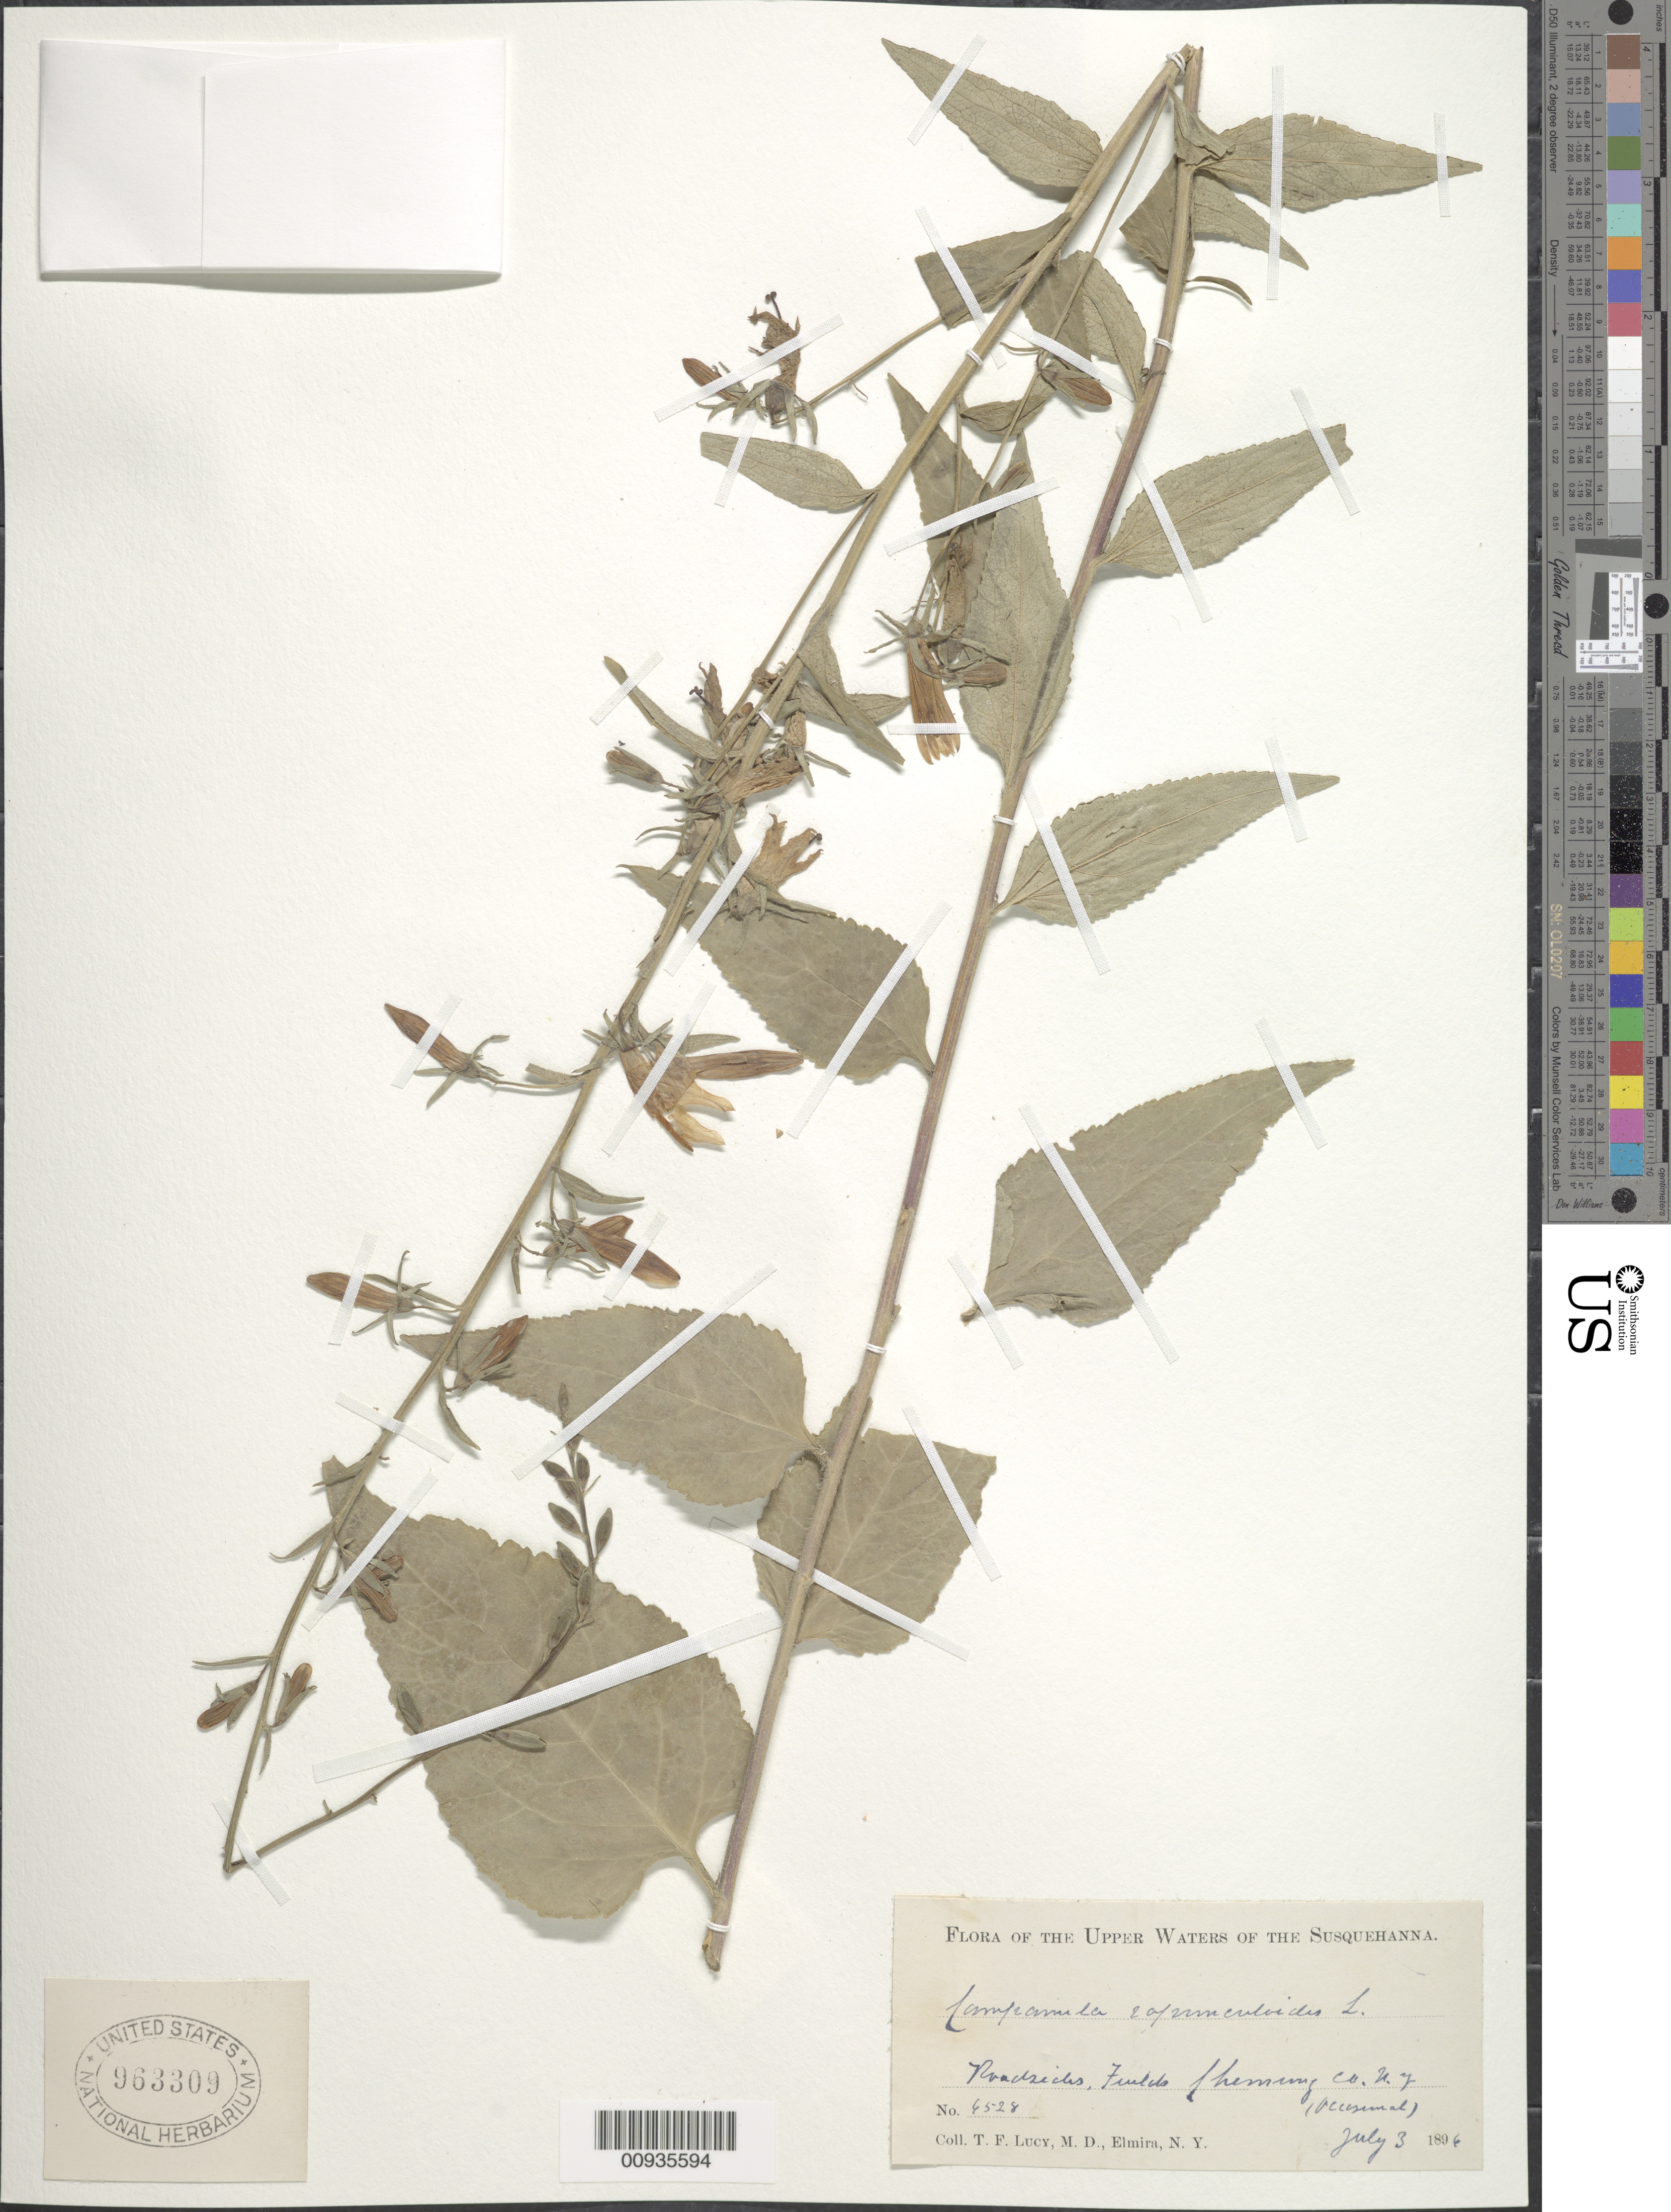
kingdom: Plantae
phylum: Tracheophyta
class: Magnoliopsida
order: Asterales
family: Campanulaceae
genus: Campanula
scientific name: Campanula rapunculoides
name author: L.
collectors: T. Lucy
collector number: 6528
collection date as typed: July 3, 1896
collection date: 1896-07-03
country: United States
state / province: New York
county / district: Chemung County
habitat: roadsides, fields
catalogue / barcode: US 963309